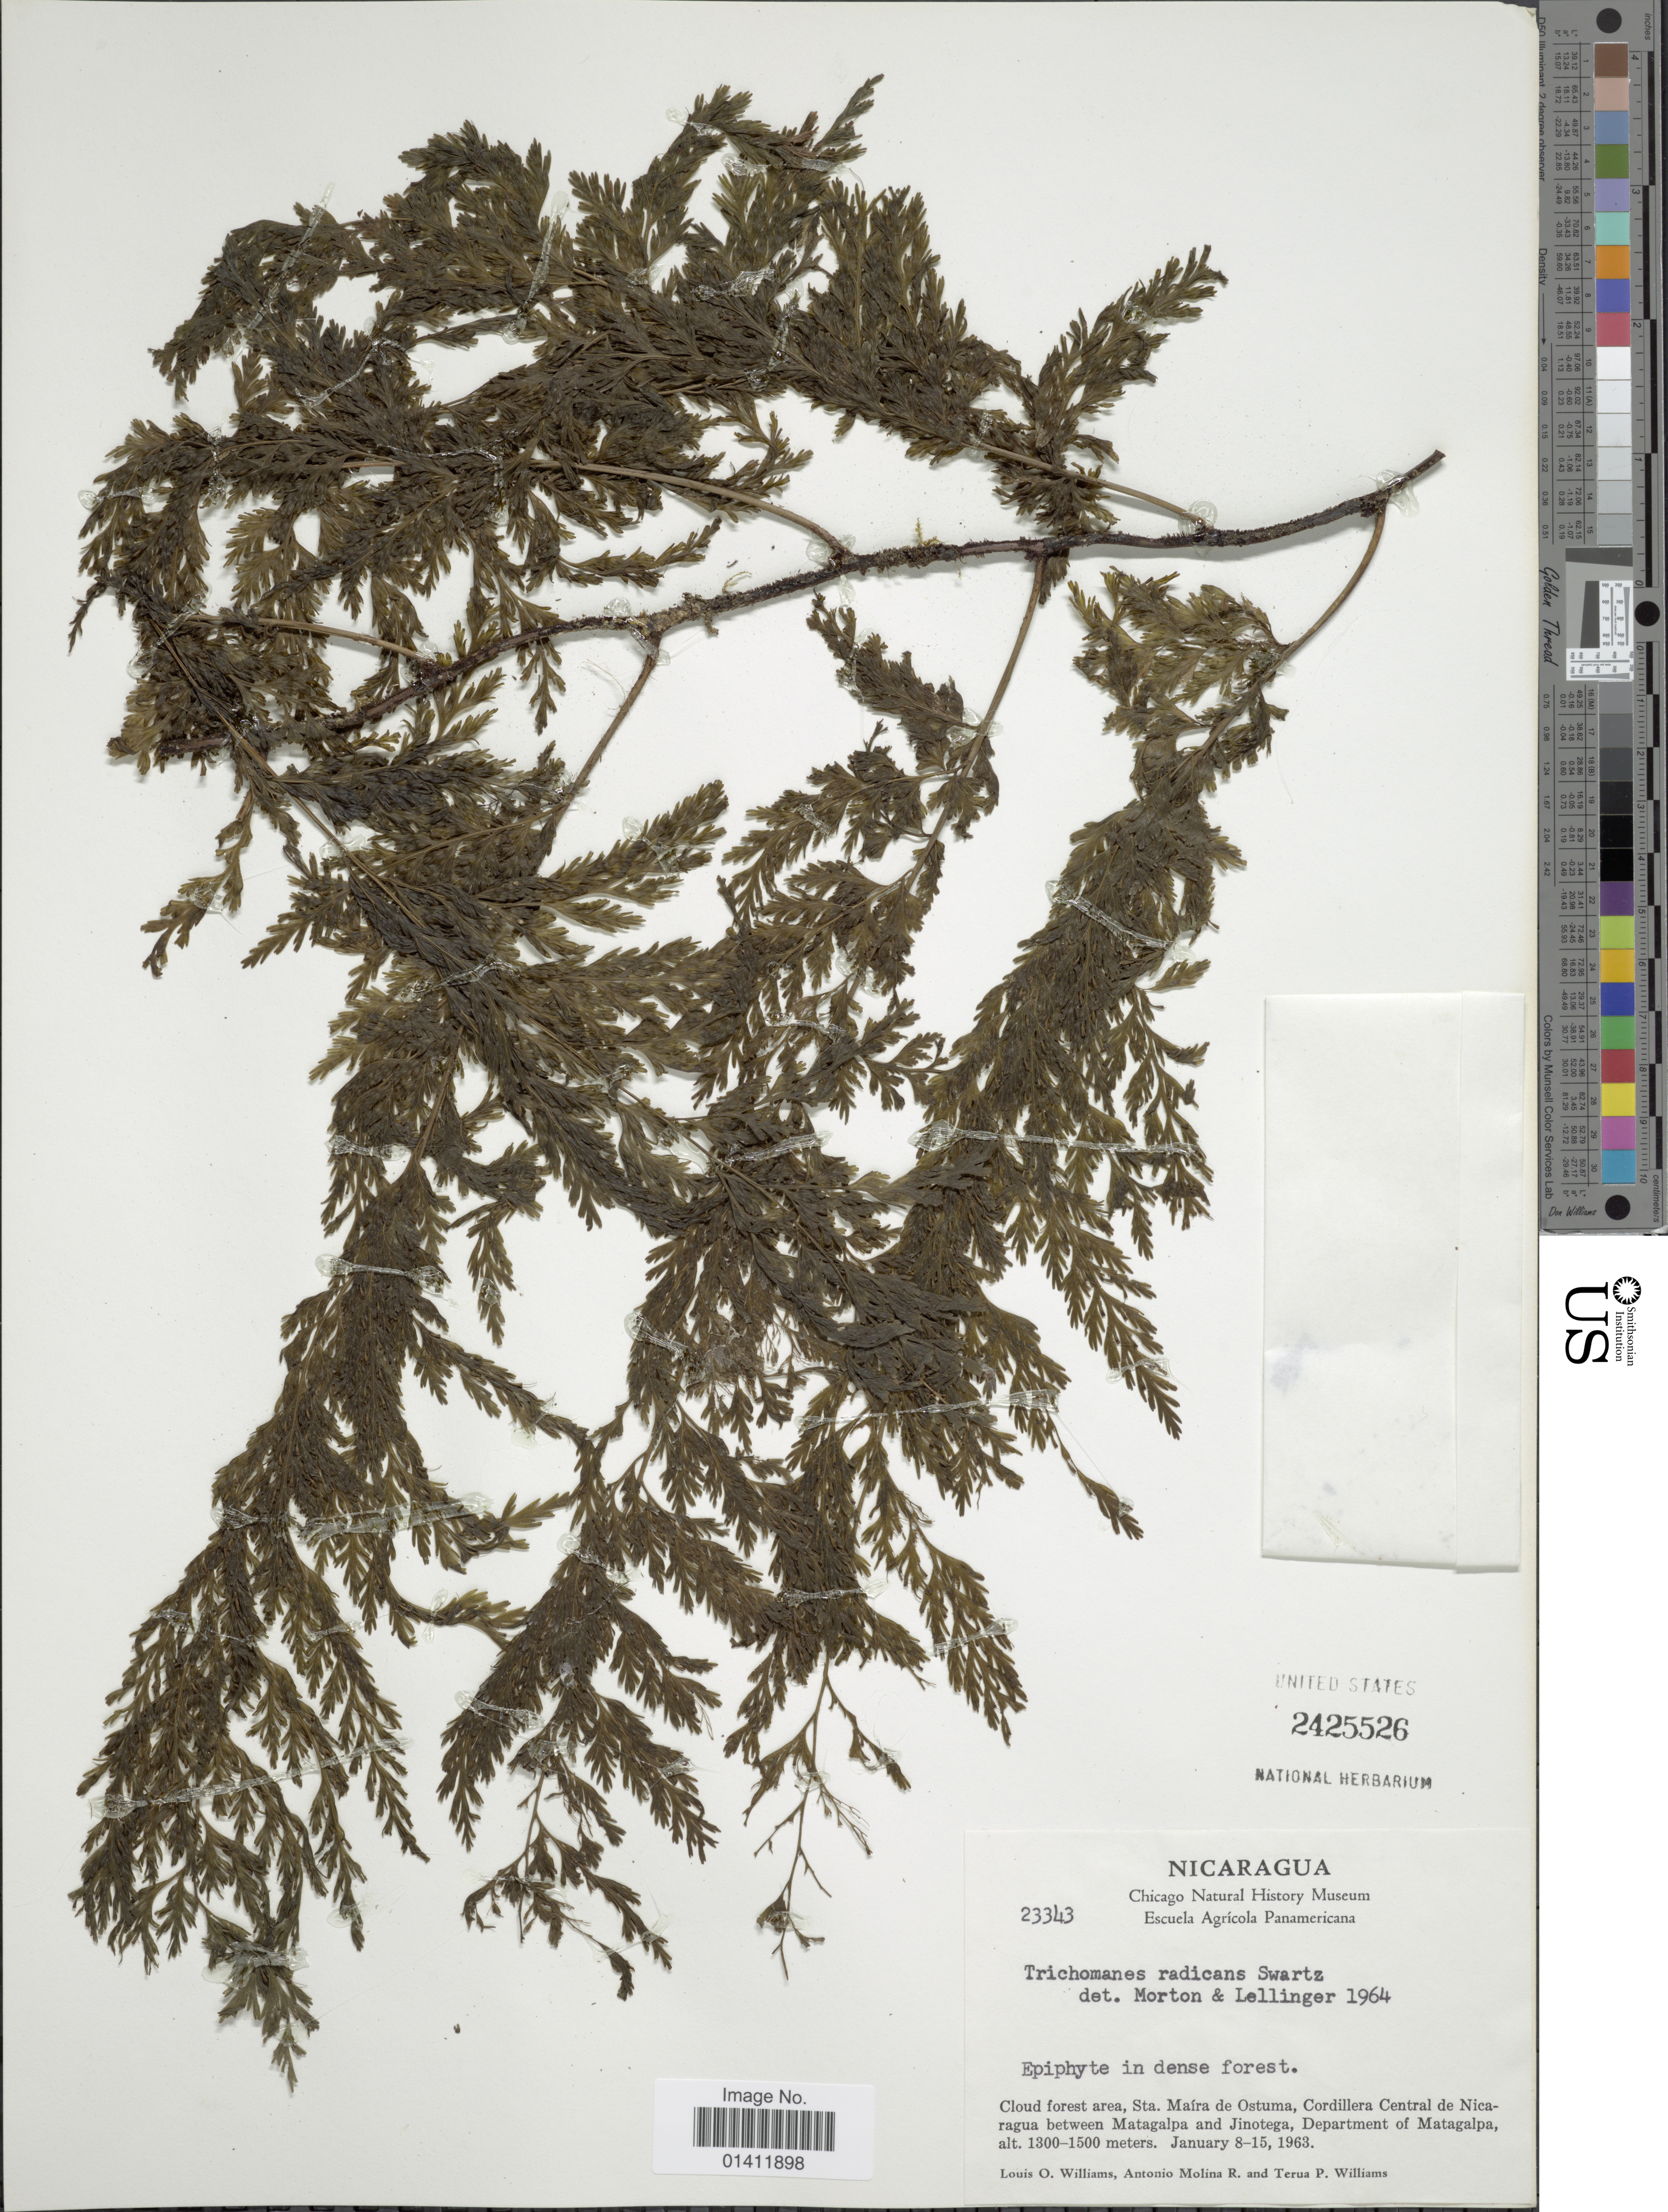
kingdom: Plantae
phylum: Tracheophyta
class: Polypodiopsida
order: Hymenophyllales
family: Hymenophyllaceae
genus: Vandenboschia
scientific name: Vandenboschia radicans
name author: (Sw.) Copel.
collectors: L. O. Williams, A. Molina R. & T. P. Williams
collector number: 23343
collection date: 1963-01-08/1963-01-15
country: Nicaragua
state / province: Matagalpa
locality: Sta. Maria de Ostuma, Cordillera Central de Nicaragua between Matagalpa and Jinotega, Department of Matagalpa.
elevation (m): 1300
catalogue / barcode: US 2425526